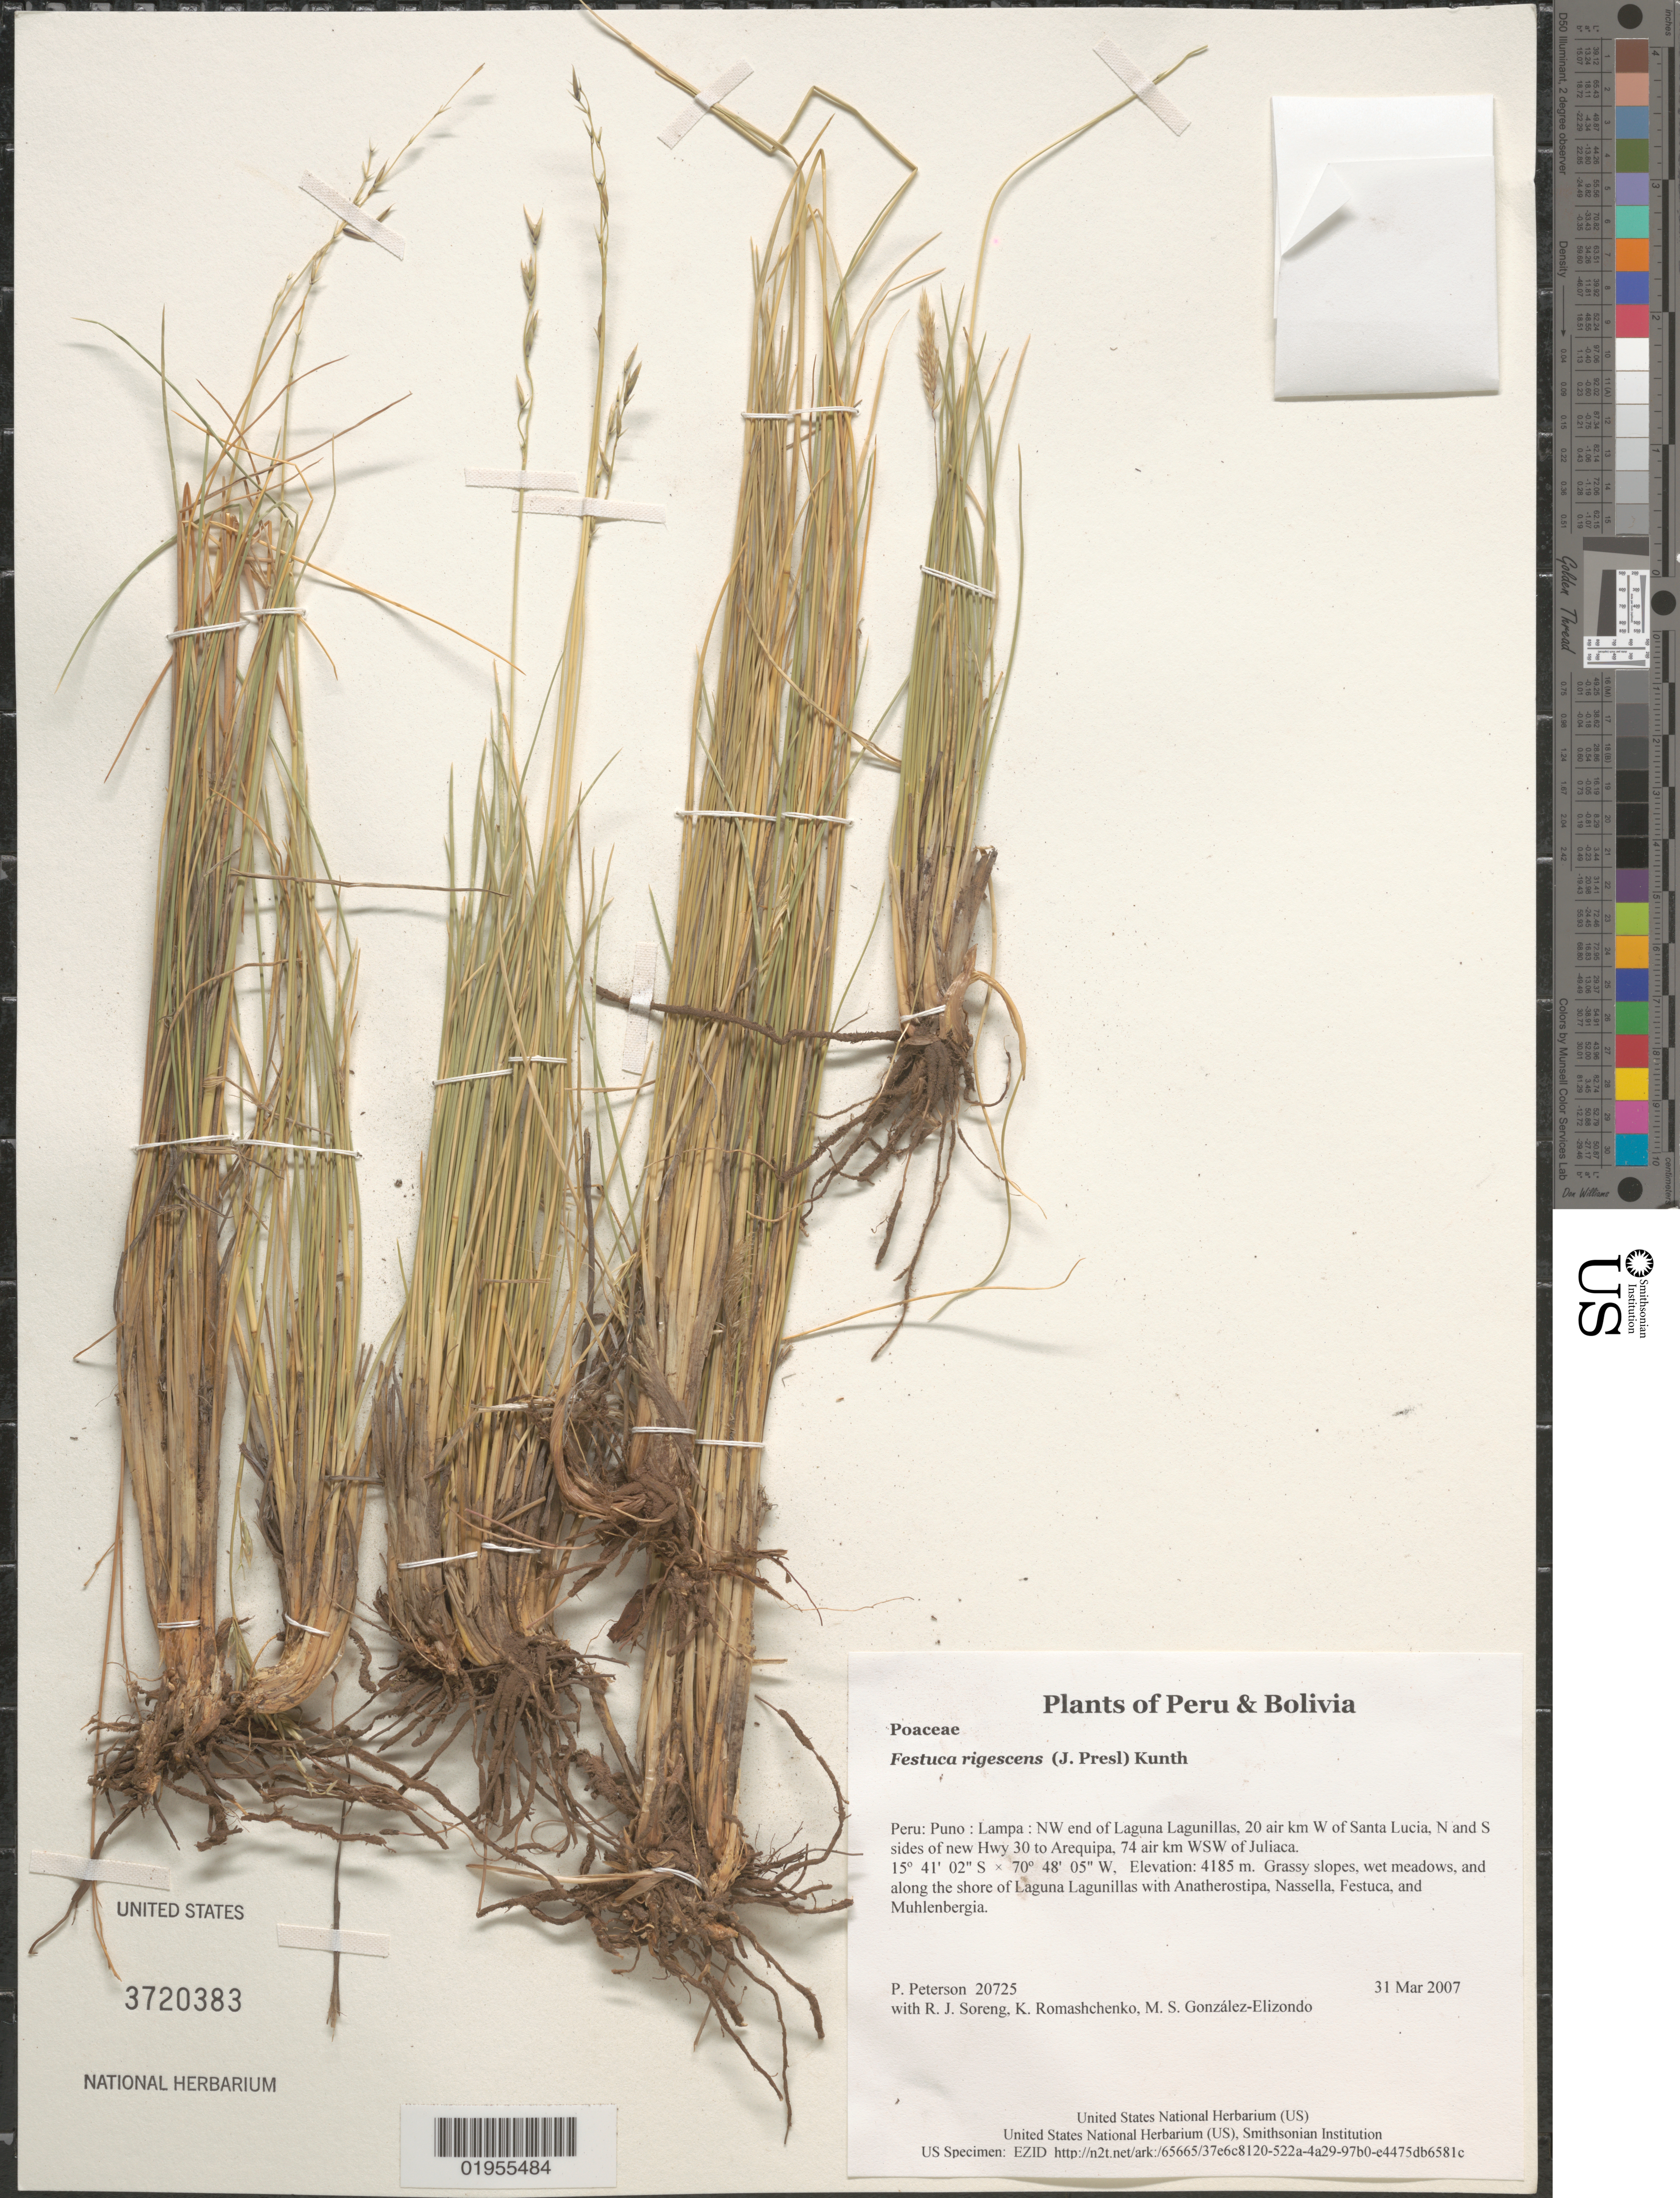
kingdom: Plantae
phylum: Tracheophyta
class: Liliopsida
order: Poales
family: Poaceae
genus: Festuca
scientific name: Festuca rigescens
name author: (J. Presl) Kunth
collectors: P. M. Peterson, R. J. Soreng, K. Romashchenko & M. S. González-Elizondo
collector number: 20725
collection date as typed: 31 Mar 2007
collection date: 2007-03-31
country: Peru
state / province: Puno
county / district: Lampa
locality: NW end of Laguna Lagunillas, 20 air km W of Santa Lucia, N and S sides of new Hwy 30 to Arequipa, 74 air km WSW of Juliaca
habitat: Grassy slopes, wet meadows, and along the shore of Laguna Lagunillas with Anatherostipa, Nassella, Festuca, and Muhlenbergia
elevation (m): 4185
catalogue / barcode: US 3720383